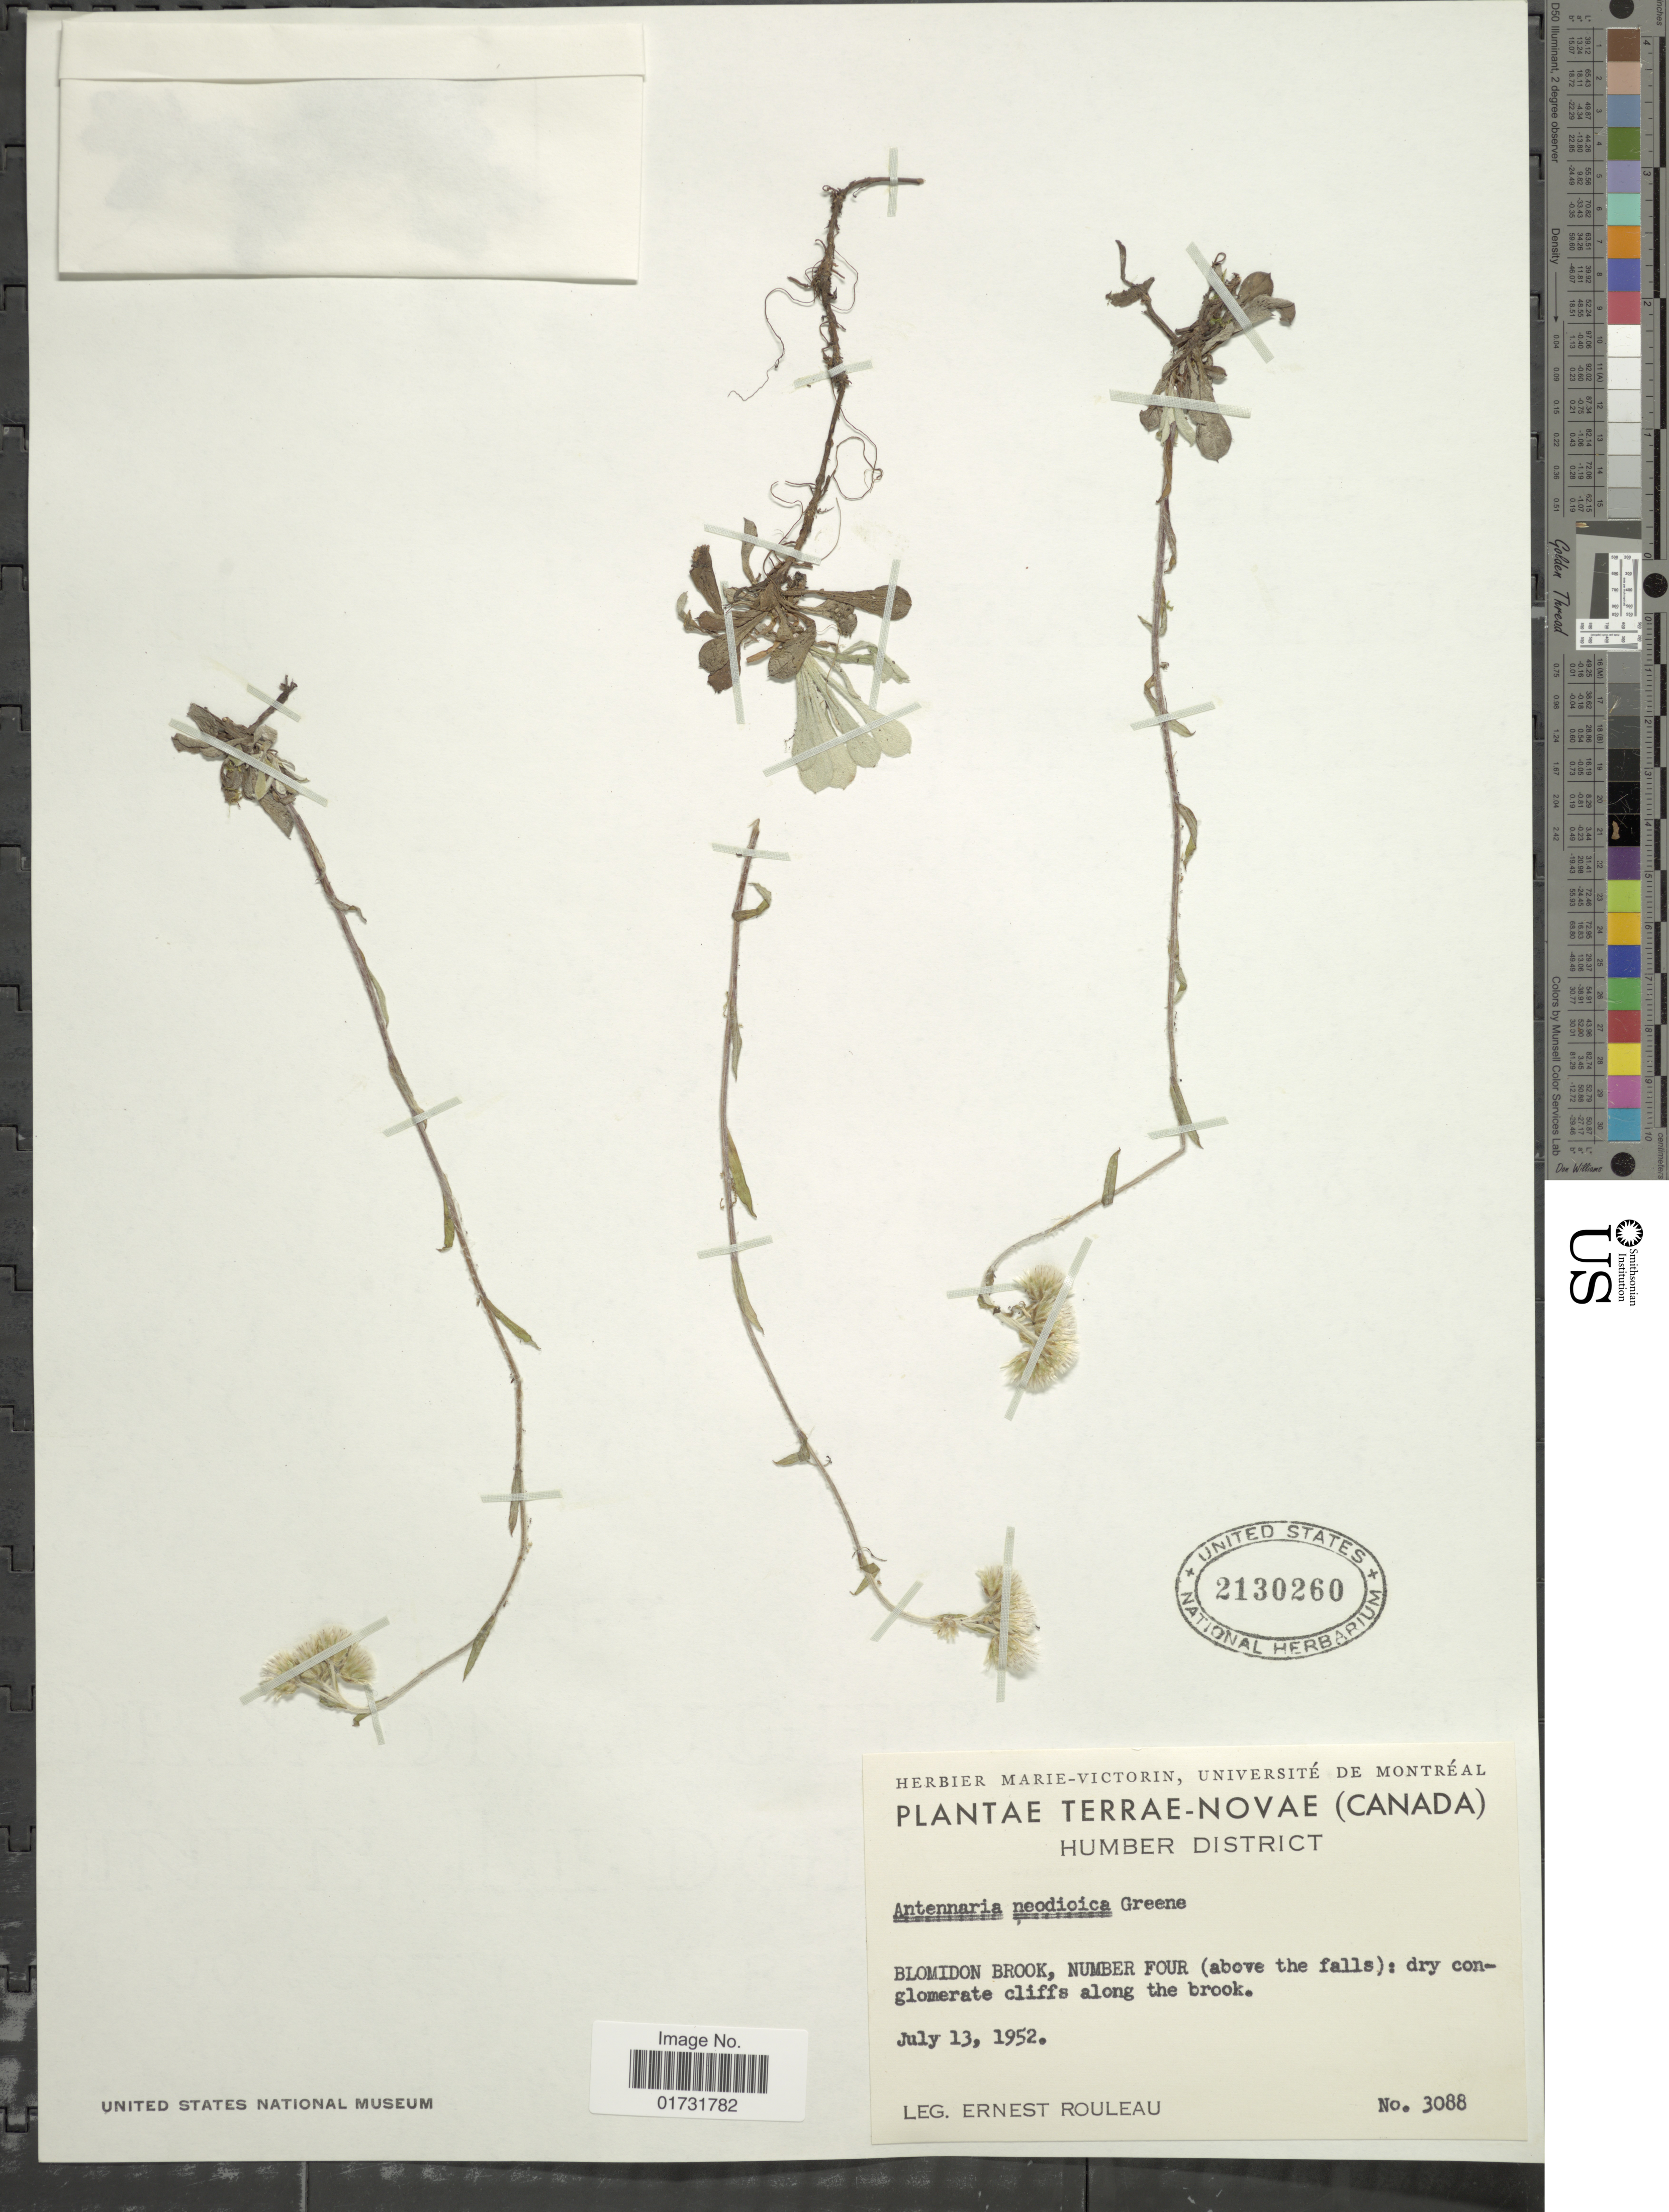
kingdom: Plantae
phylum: Tracheophyta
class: Magnoliopsida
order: Asterales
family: Asteraceae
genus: Antennaria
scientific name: Antennaria neodioica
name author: Greene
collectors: E. Rouleau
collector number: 3088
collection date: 1952-07-13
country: Canada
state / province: Newfoundland and Labrador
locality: Terrae-Novae. Blomidon Brook, Number Four (above the falls). Humber District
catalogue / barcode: US 2130260